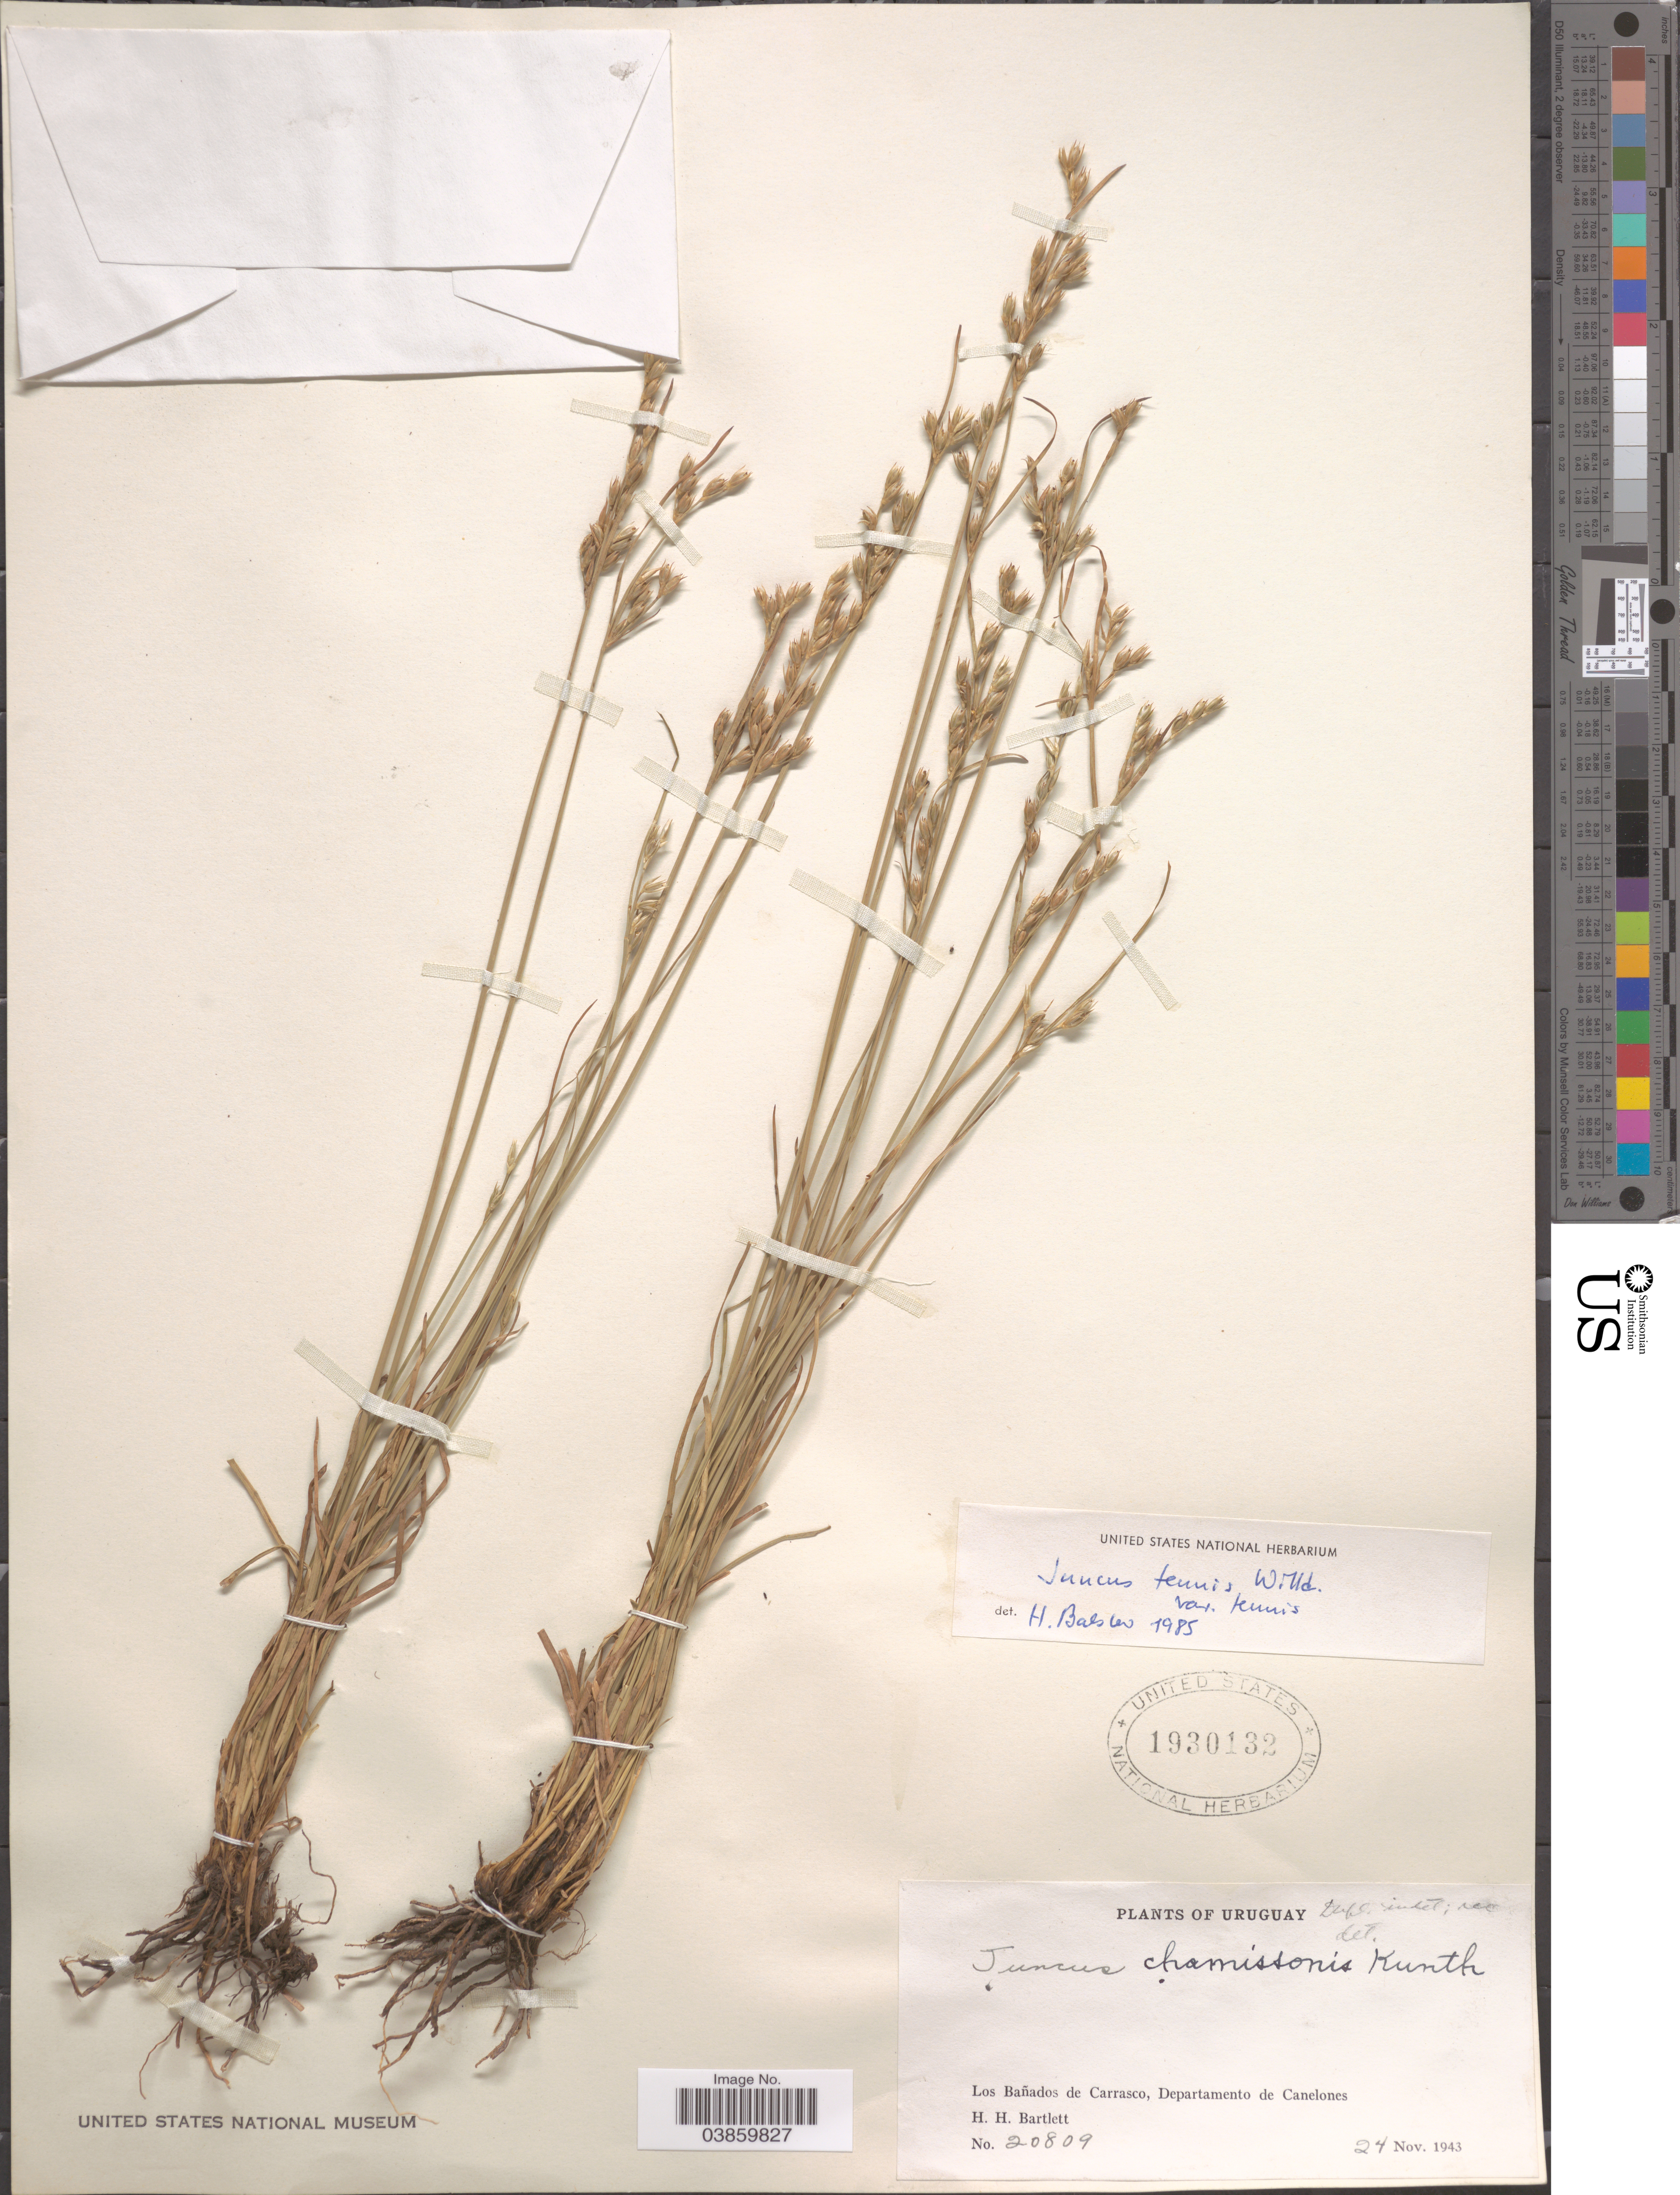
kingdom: Plantae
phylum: Tracheophyta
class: Liliopsida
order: Poales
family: Juncaceae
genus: Juncus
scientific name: Juncus tenuis var. tenuis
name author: Willd.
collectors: H. H. Bartlett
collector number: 20809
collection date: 1943-11-24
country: Uruguay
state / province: Canelones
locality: Los Bañados de Carrasco, Departamento de Canelones.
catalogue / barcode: US 1930132